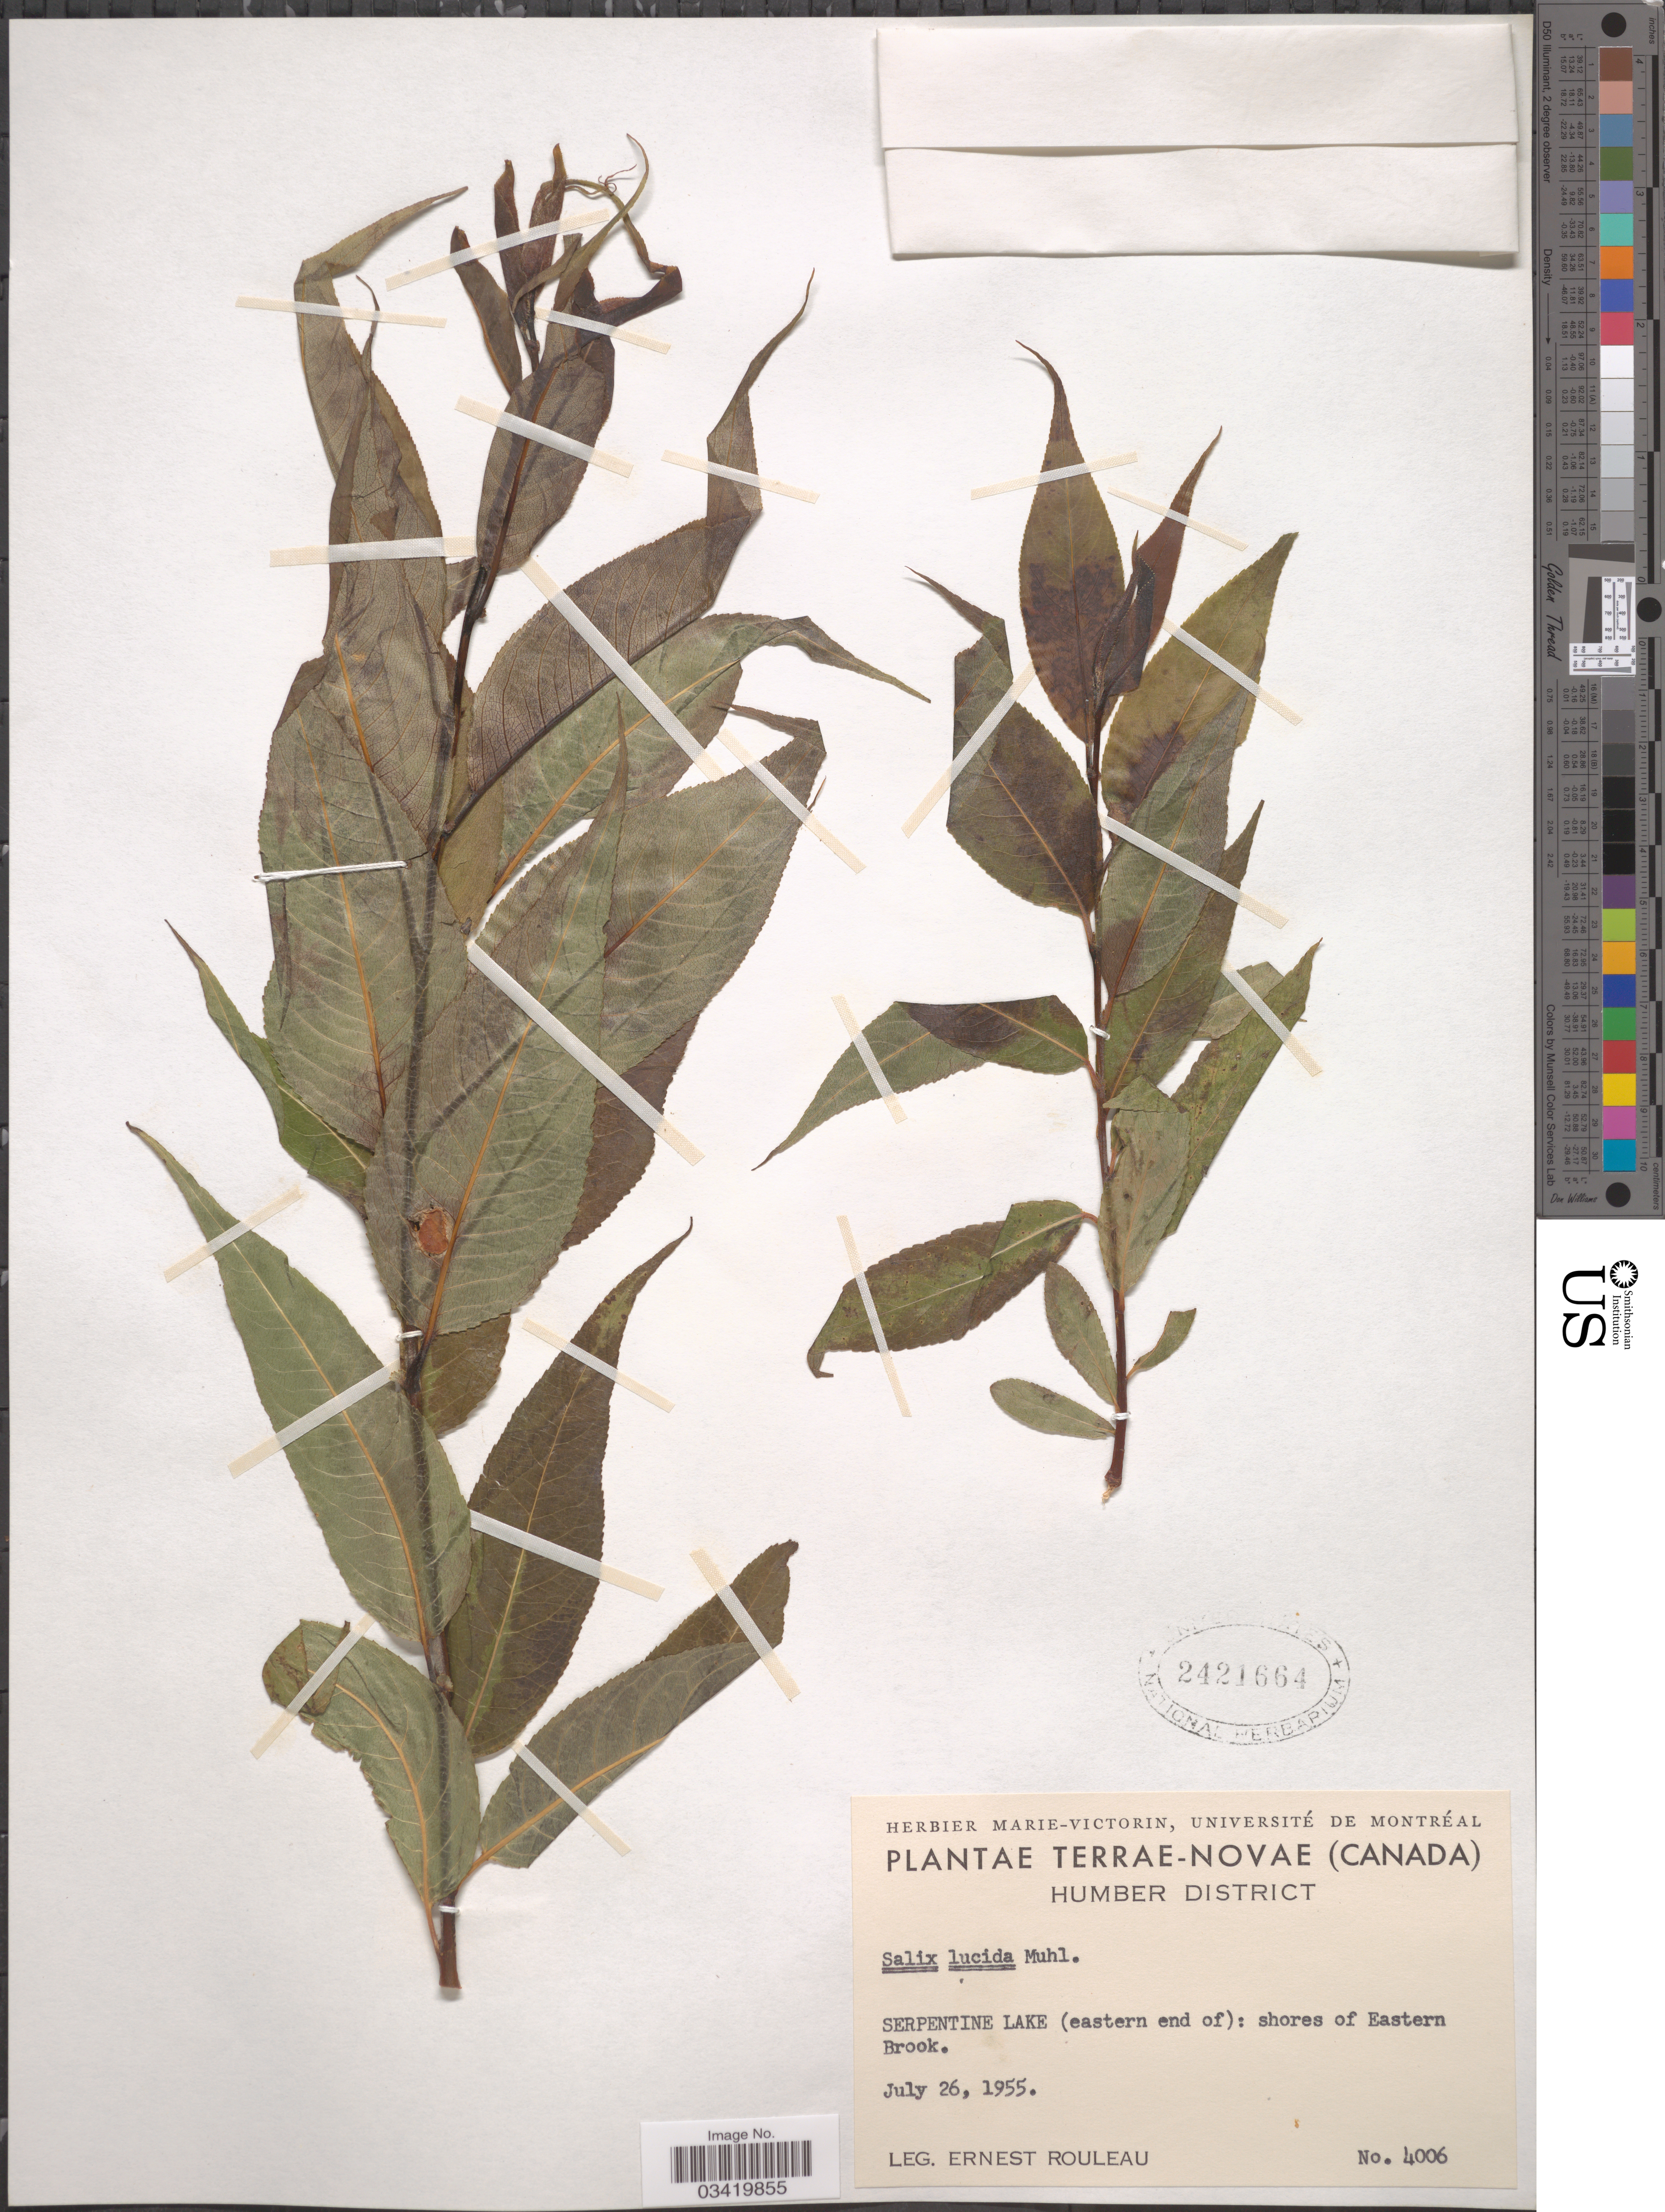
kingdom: Plantae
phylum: Tracheophyta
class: Magnoliopsida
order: Malpighiales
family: Salicaceae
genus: Salix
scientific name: Salix candida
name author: Flüggé ex Willd.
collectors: E. Rouleau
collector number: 4006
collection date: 1955-07-26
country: Canada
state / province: Newfoundland and Labrador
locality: Terrae-Novae. Humber District. Serpentine Lake (eastern end of): shores of Eastern Brook.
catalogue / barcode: US 2421664